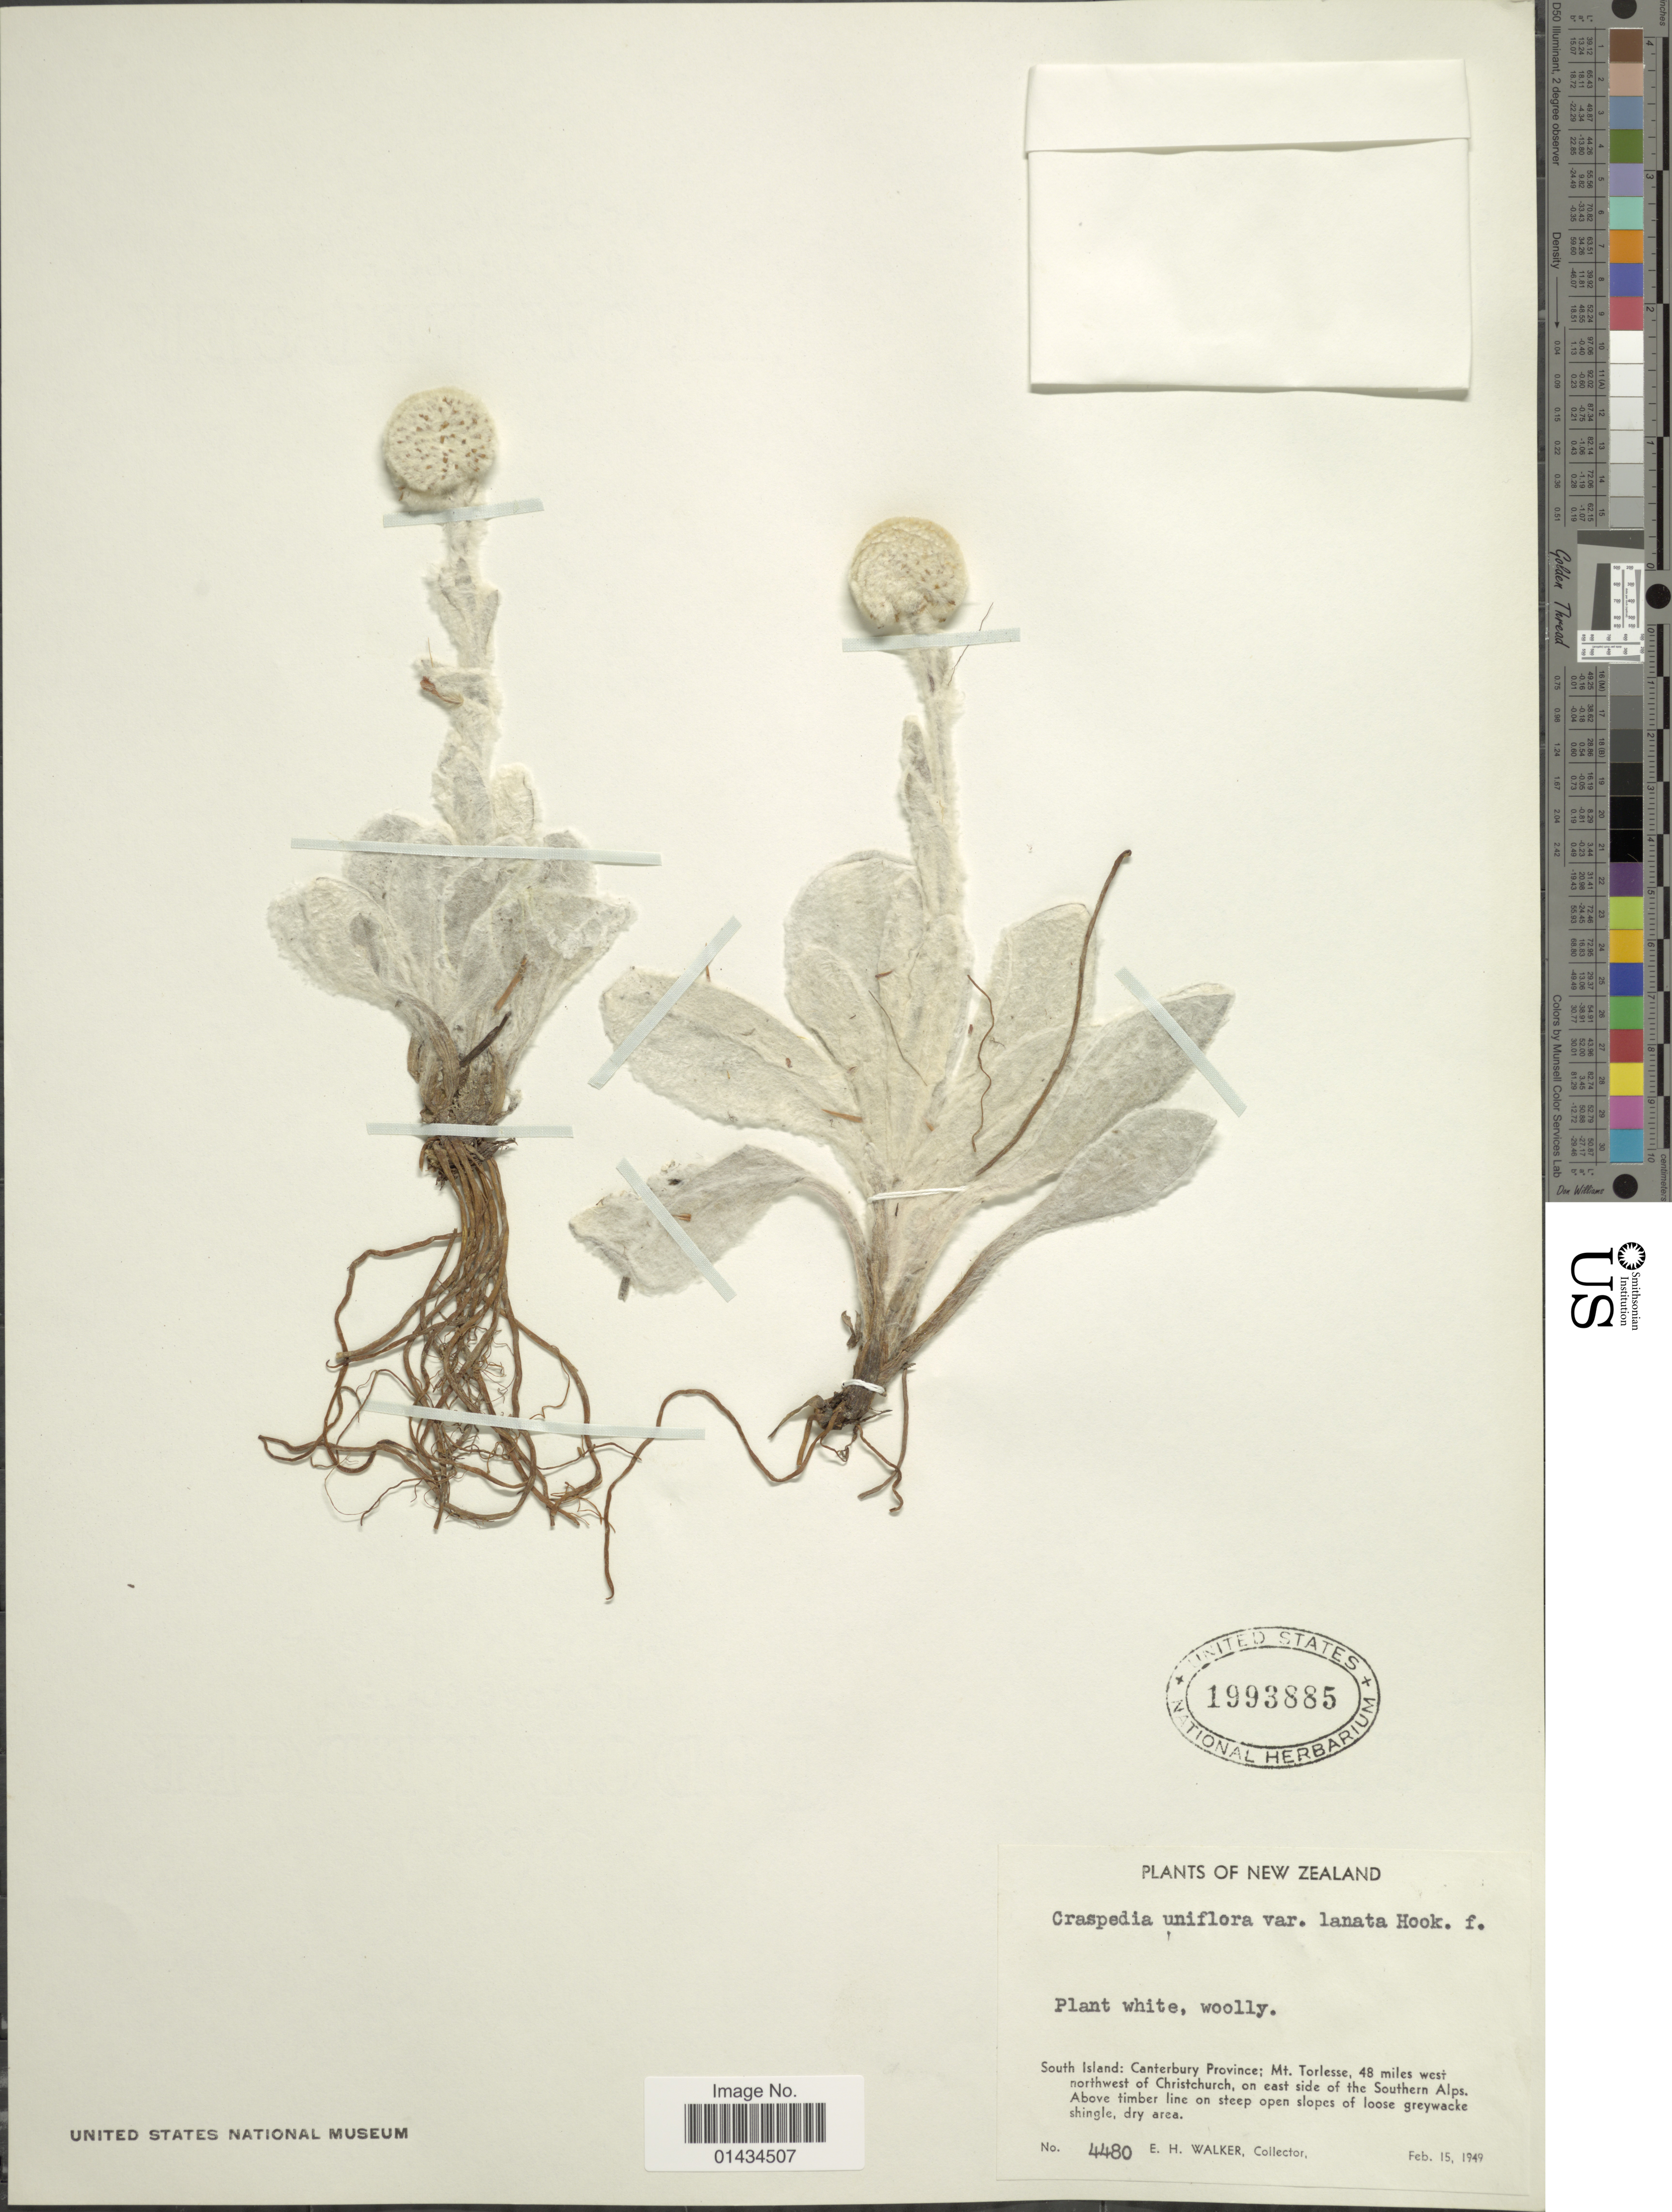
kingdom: Plantae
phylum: Tracheophyta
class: Magnoliopsida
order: Asterales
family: Asteraceae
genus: Craspedia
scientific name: Craspedia uniflora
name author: G. Forst.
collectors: E. H. Walker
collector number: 4480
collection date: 1949-02-15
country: New Zealand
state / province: Canterbury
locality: South Island: Mt. Torlesse, 48 miles west, northwest of Christchuch, on east side of the Southern Alps, above timer line on steep open slopes of loose greywacke shinle, dry area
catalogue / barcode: US 1993885